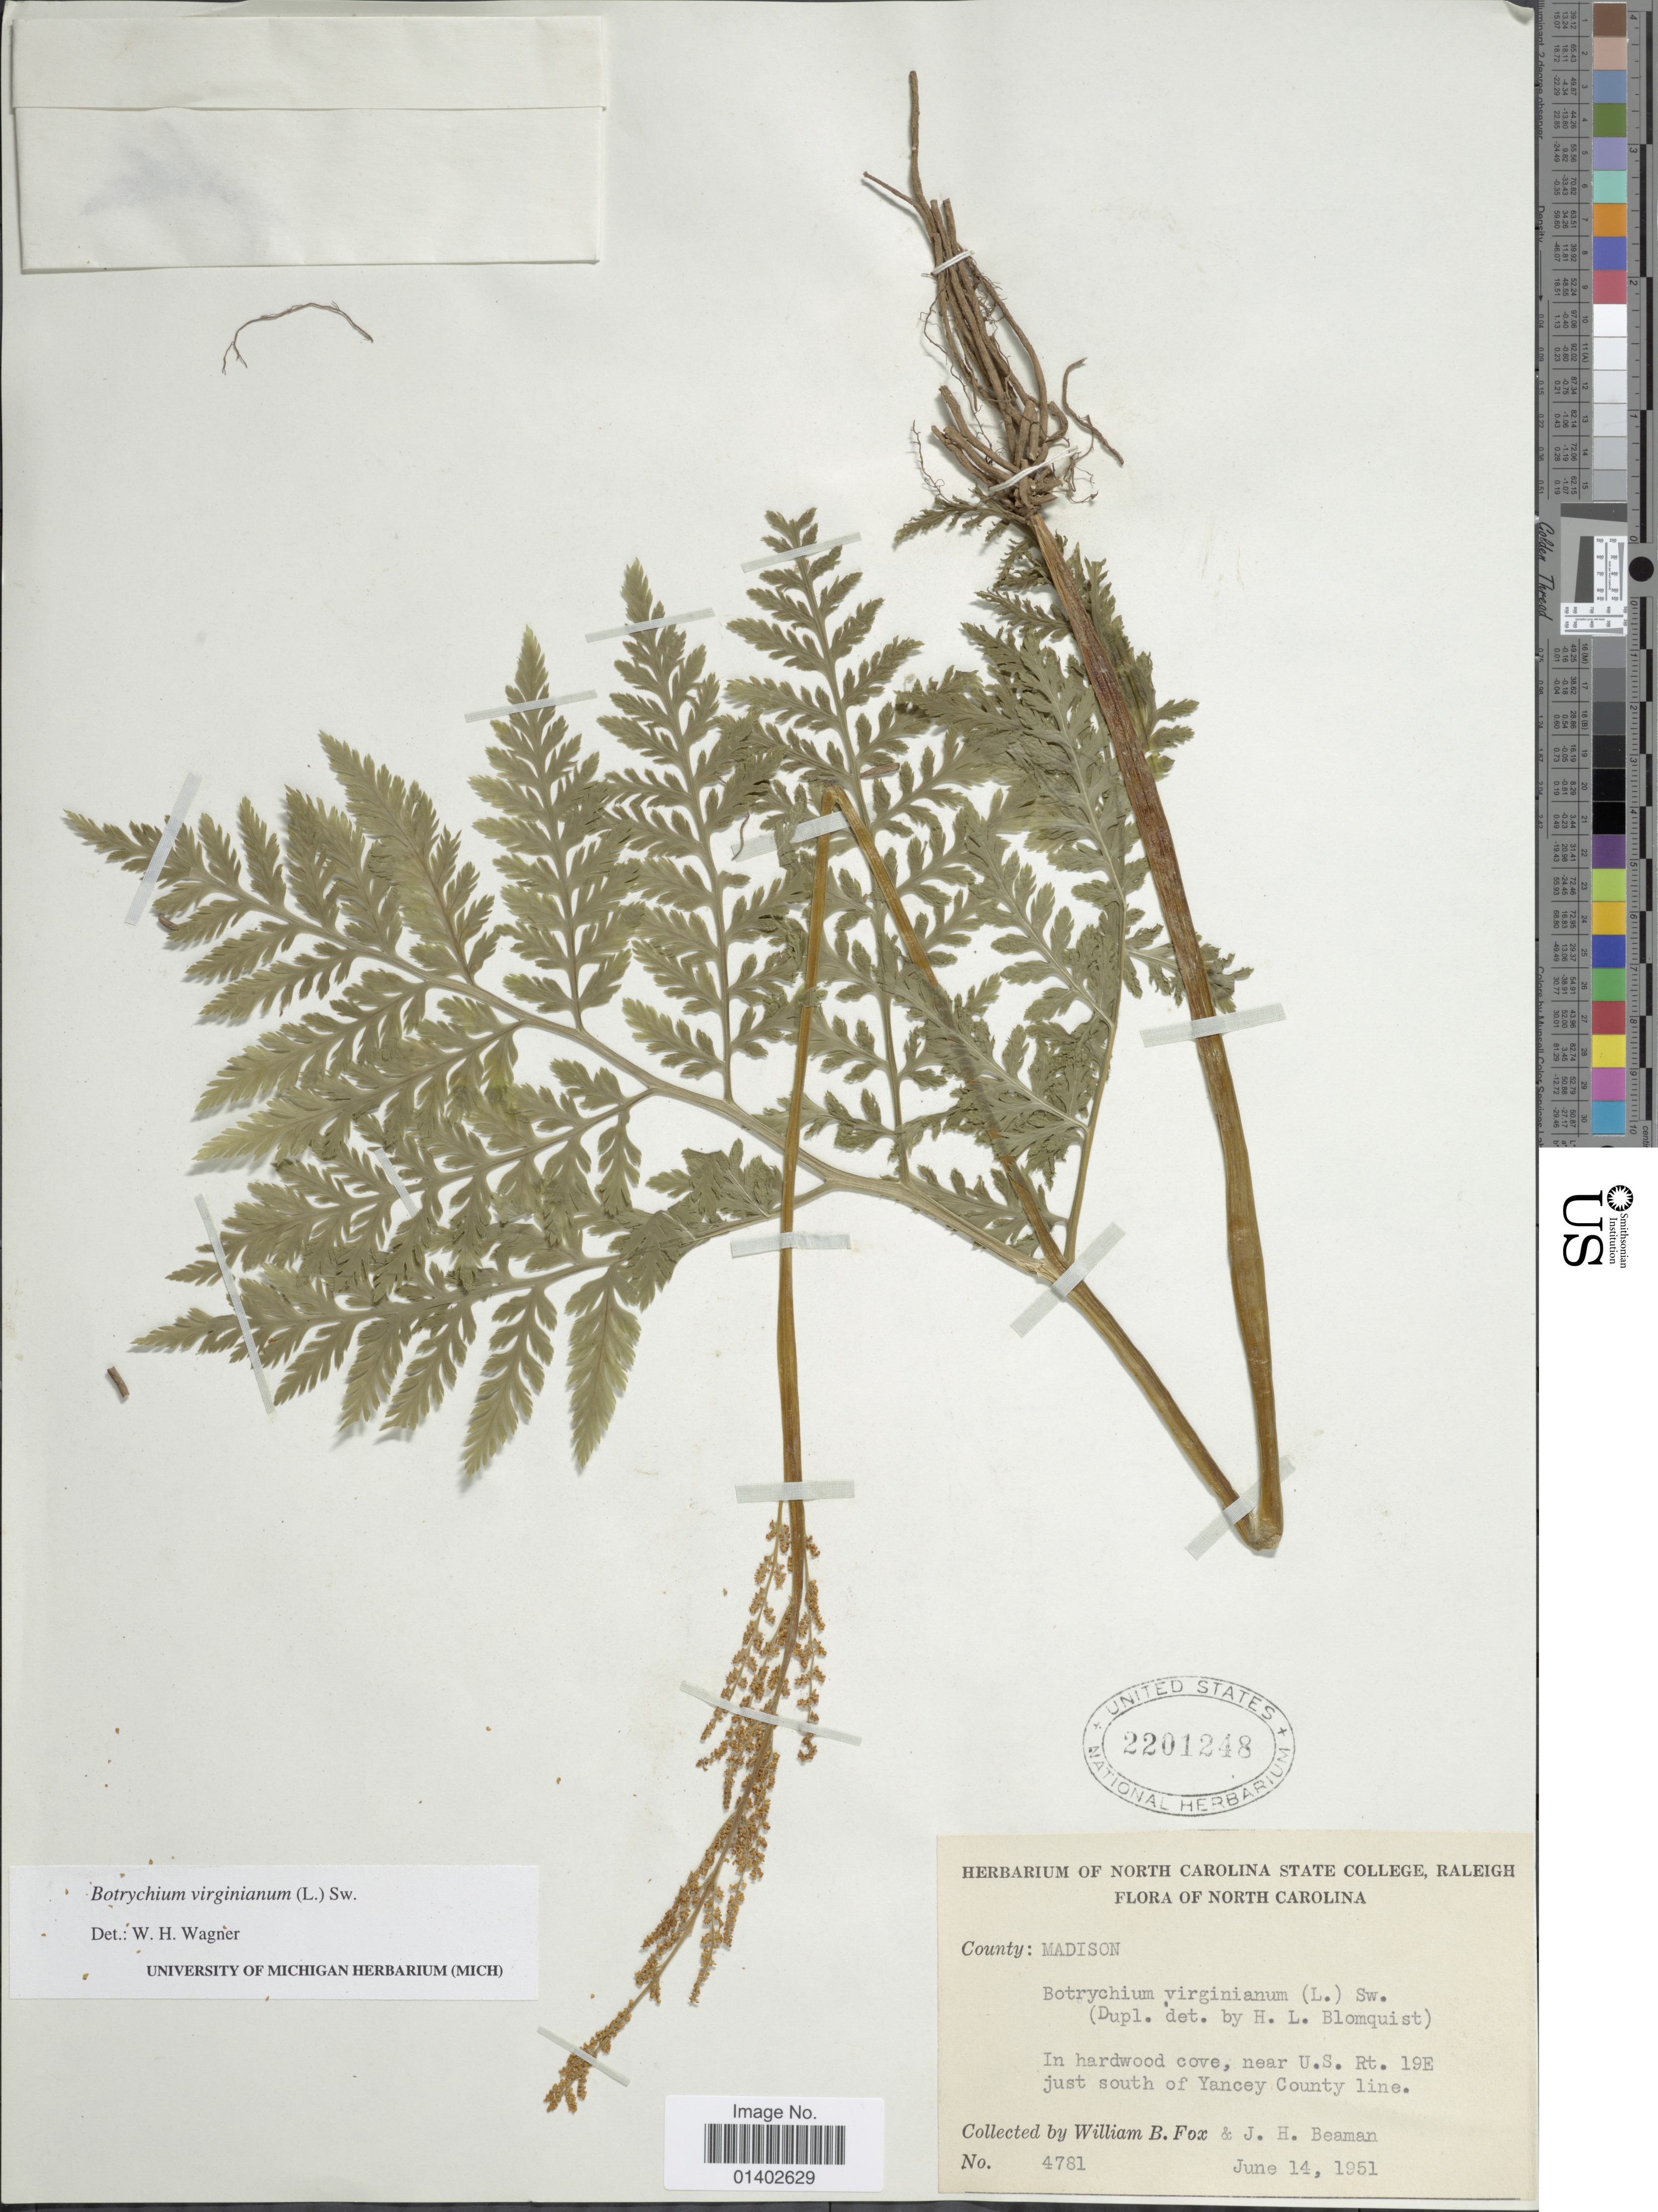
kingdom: Plantae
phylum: Tracheophyta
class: Polypodiopsida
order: Ophioglossales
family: Ophioglossaceae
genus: Botrychium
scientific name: Botrychium virginianum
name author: (L.) Sw.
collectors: W. B. Fox & J. H. Beaman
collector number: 4781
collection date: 1951-06-14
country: United States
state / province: North Carolina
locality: County: Madison, in hardwood cove, near U.S. Rt. 19E just south of Yancey County line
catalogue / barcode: US 2201248